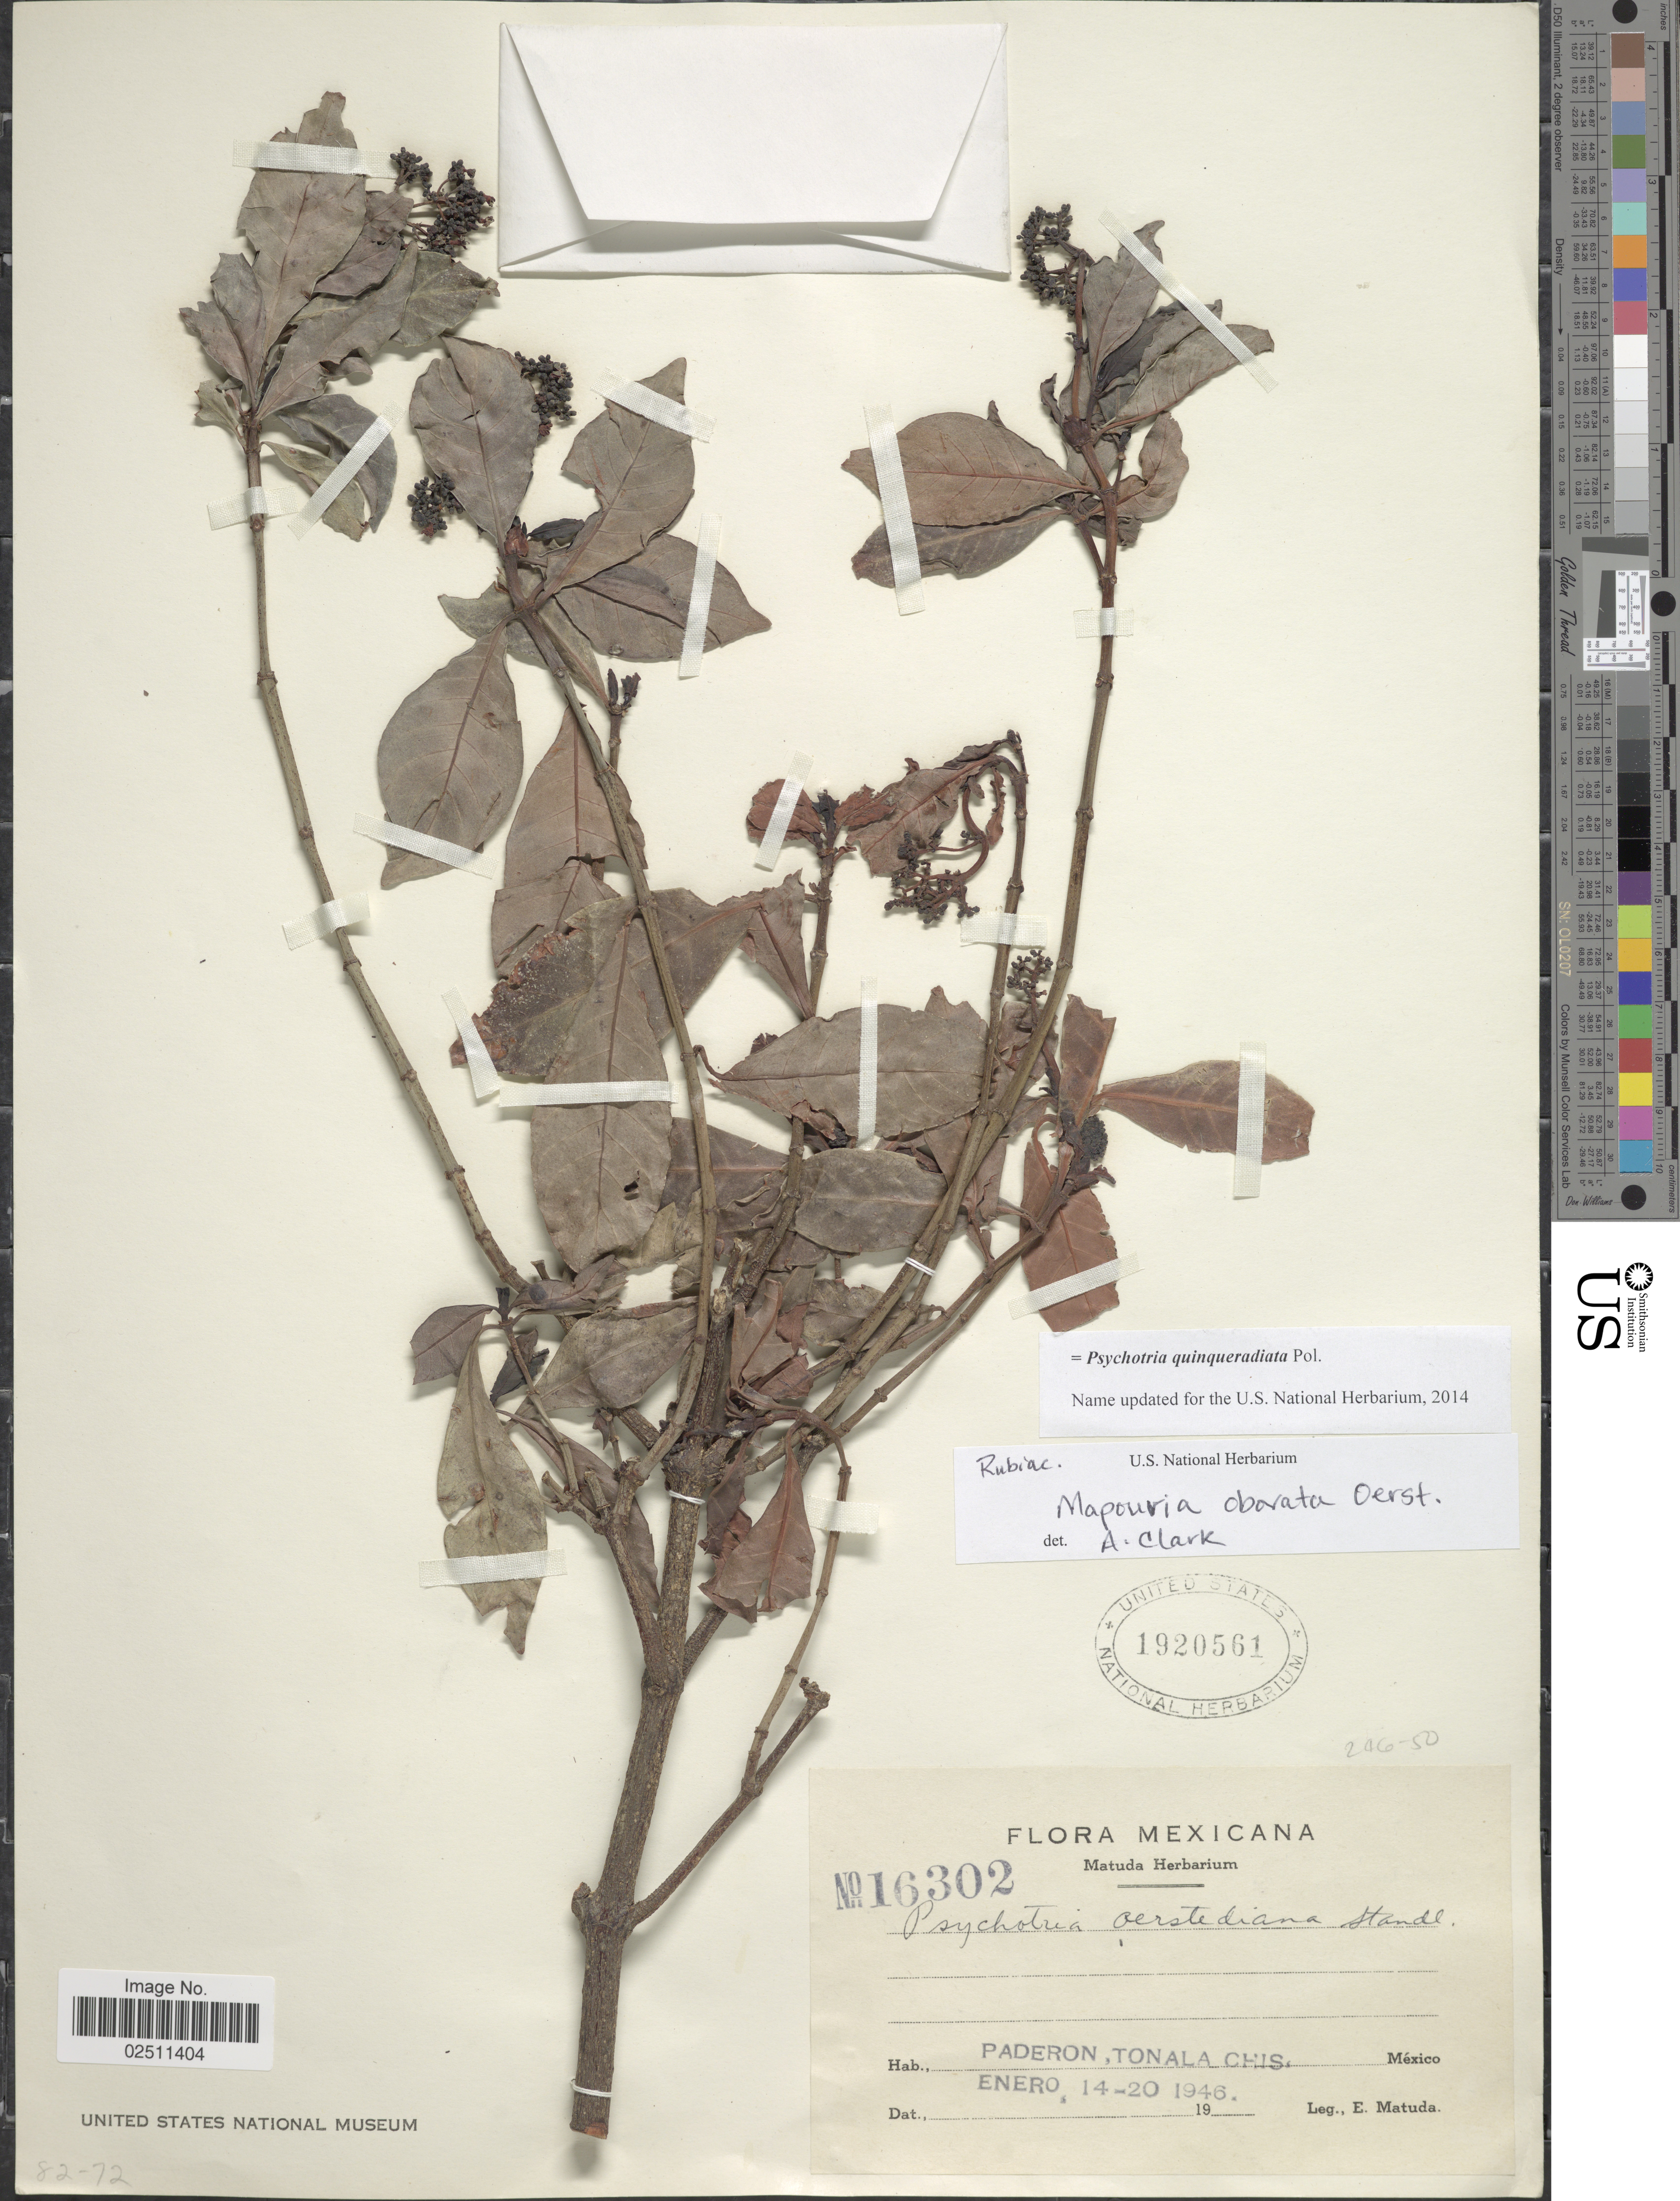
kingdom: Plantae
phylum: Tracheophyta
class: Magnoliopsida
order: Gentianales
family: Rubiaceae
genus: Psychotria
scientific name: Psychotria quinqueradiata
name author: Pol.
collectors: E. Matuda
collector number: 16302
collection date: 1946-01-14/1946-01-20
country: Mexico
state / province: Chiapas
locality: Paderon, Tonala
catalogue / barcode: US 1920561